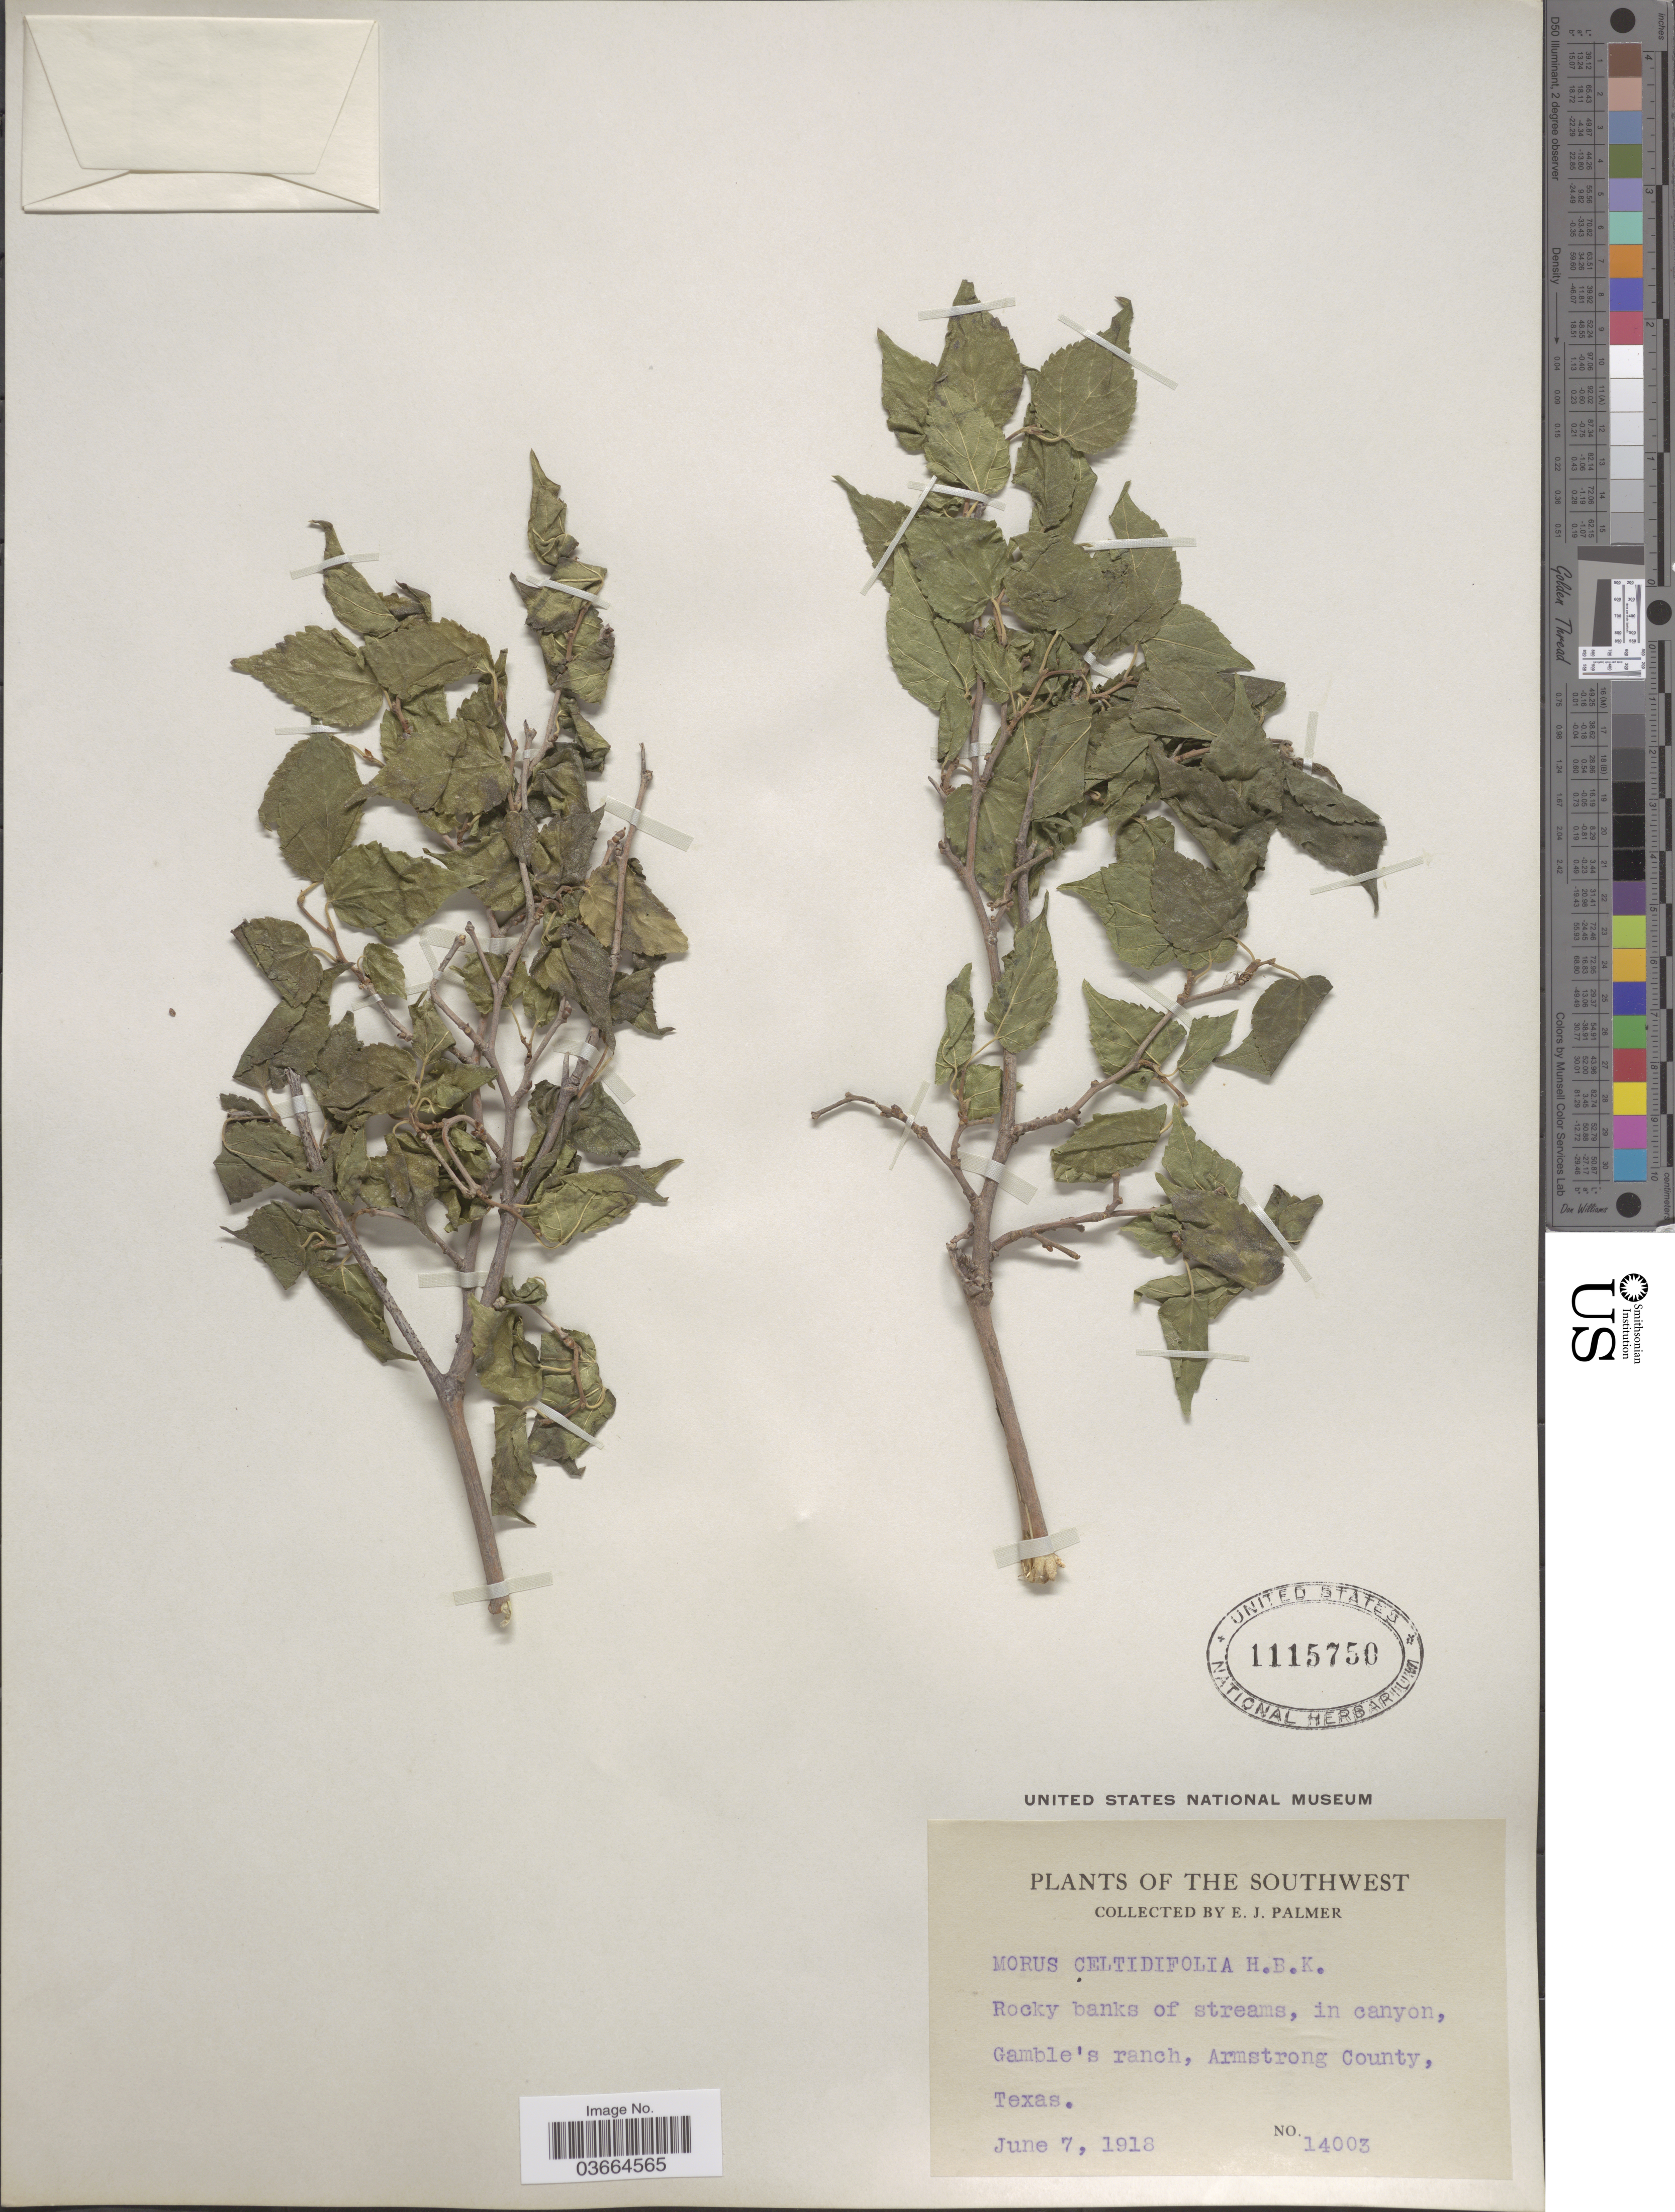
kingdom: Plantae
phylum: Tracheophyta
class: Magnoliopsida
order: Rosales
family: Moraceae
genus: Morus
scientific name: Morus microphylla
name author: Buckley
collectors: E. J. Palmer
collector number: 14003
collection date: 1918-06-07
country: United States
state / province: Texas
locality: The Southwest. Gamble's ranch, Armstrong County.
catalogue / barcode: US 1115750